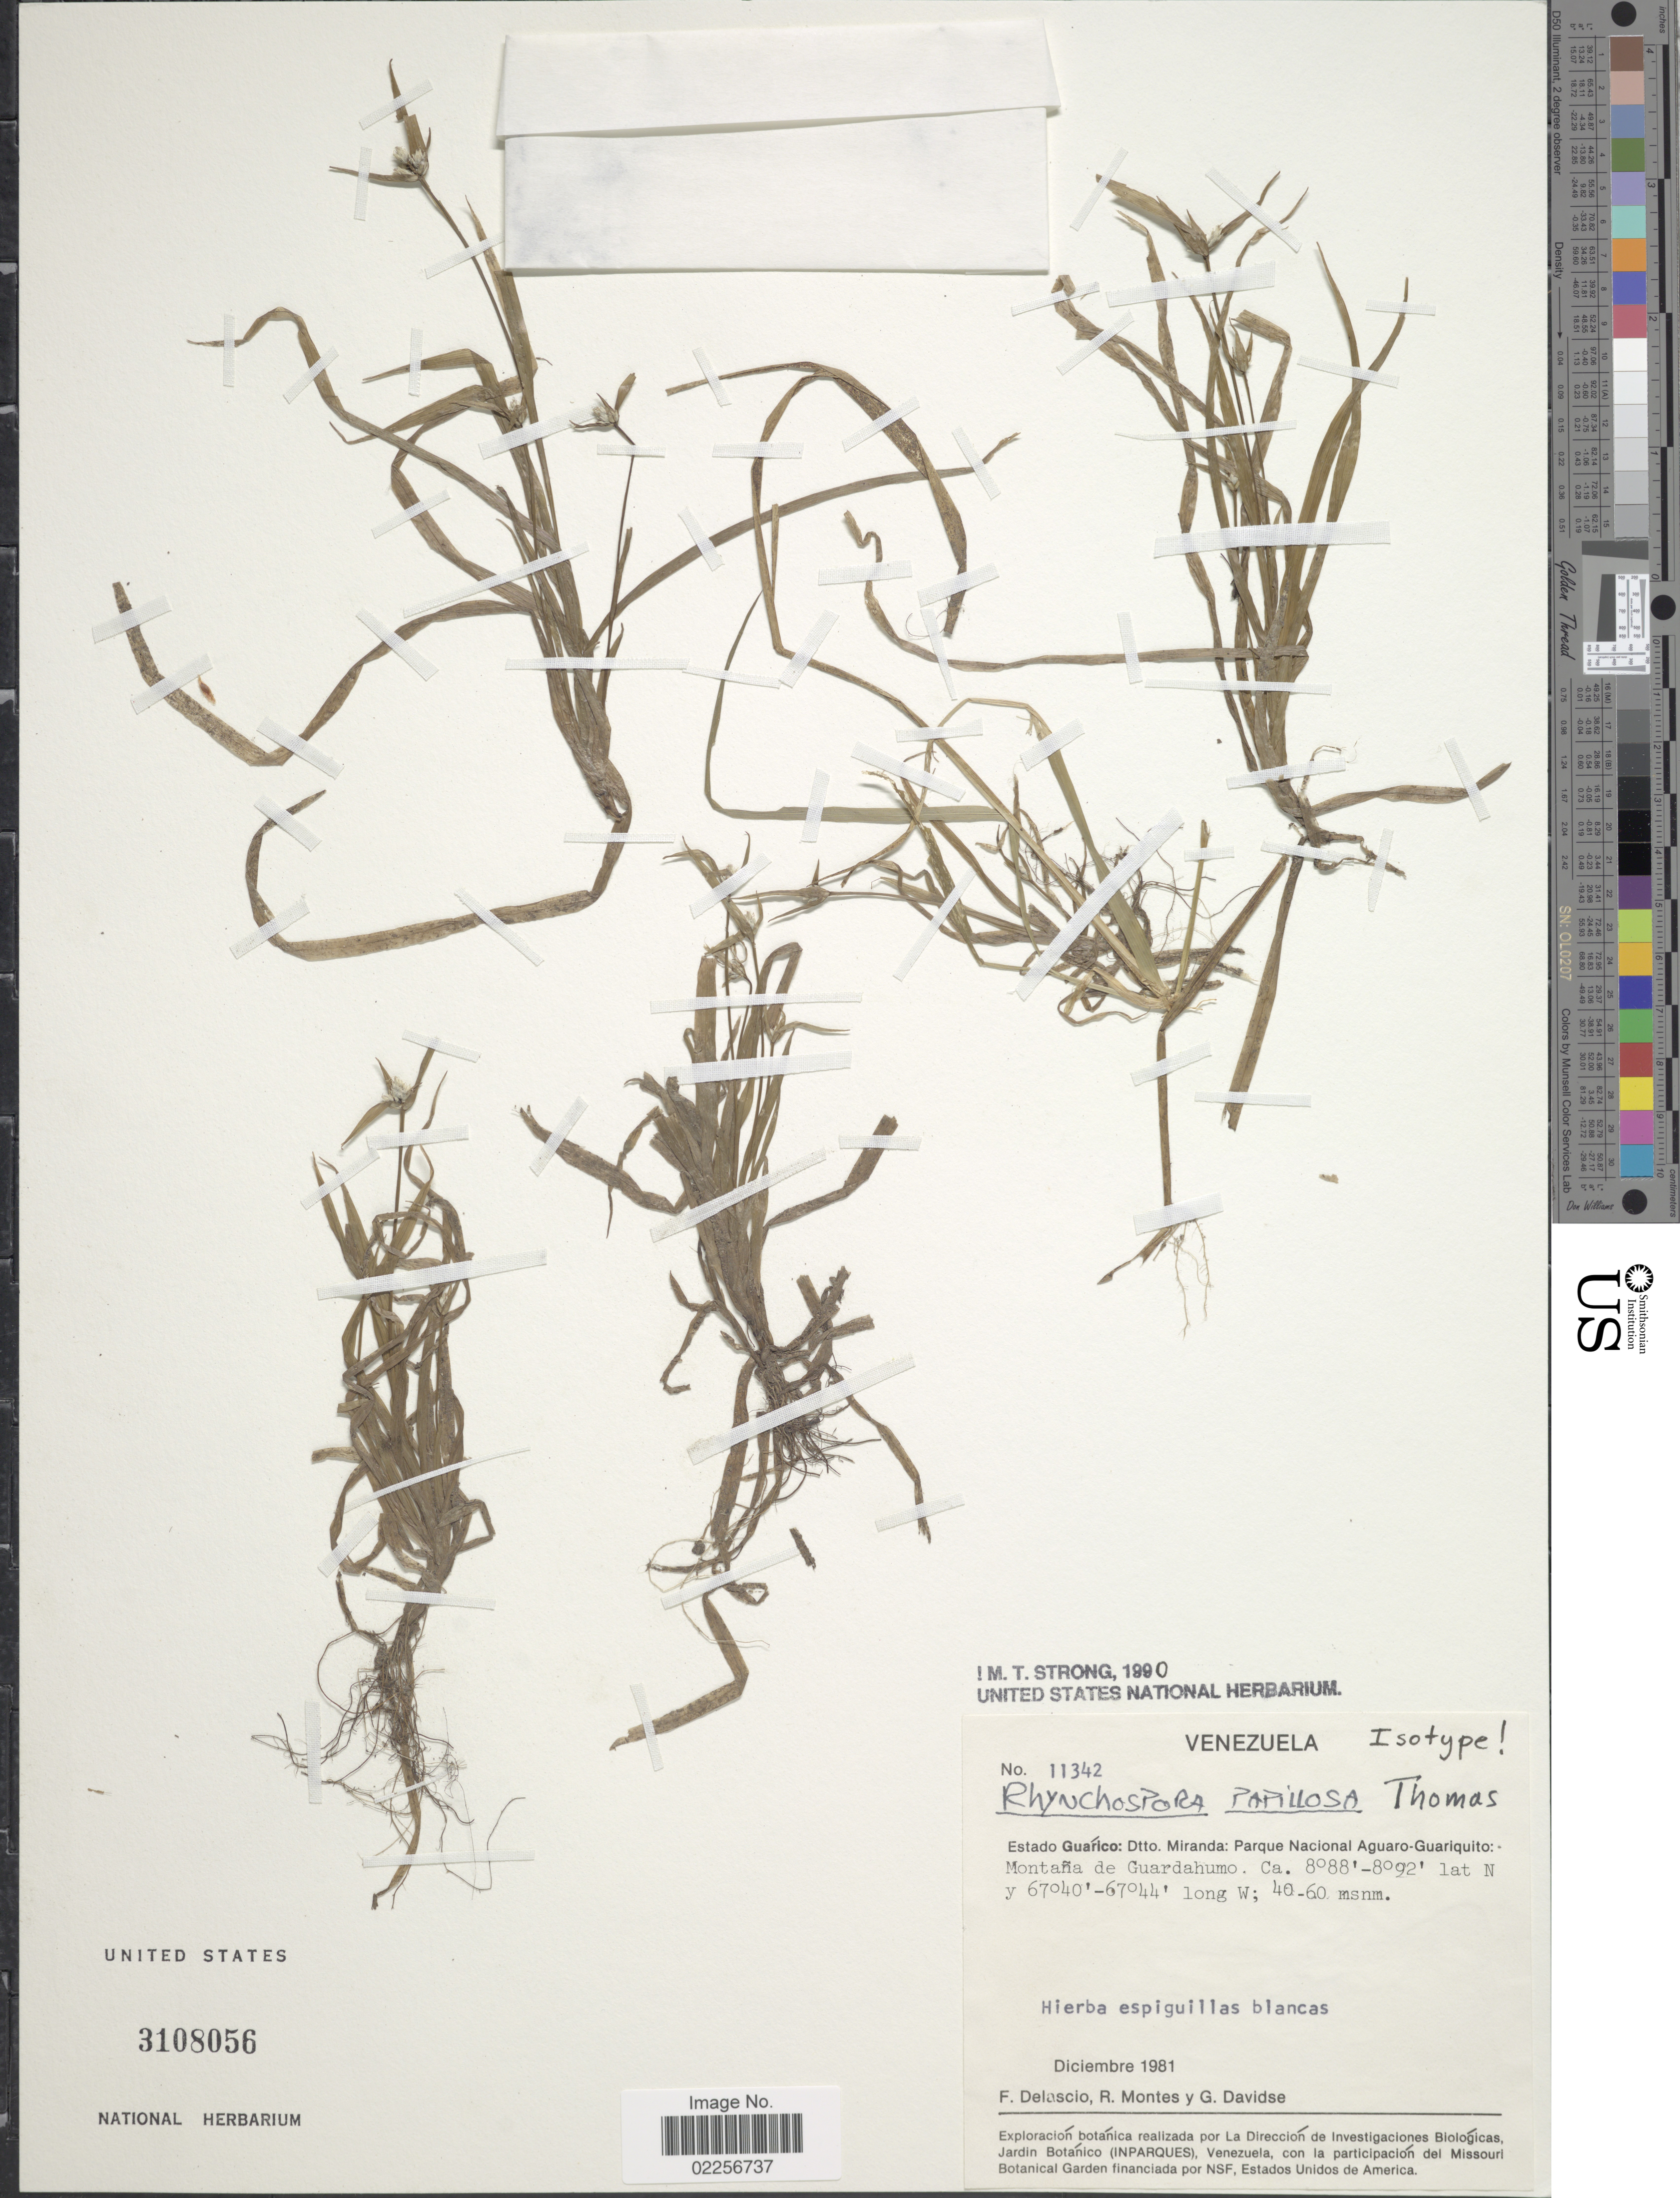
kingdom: Plantae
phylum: Tracheophyta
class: Liliopsida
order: Poales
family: Cyperaceae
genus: Rhynchospora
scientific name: Rhynchospora papillosa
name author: W.W. Thomas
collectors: F. Delascio C., R. Montes & G. Davidse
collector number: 11342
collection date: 1981-12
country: Venezuela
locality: Estado Guarico, Dtto. Miranda, Parque Nacional Aguaro-Guariquito, Montana de Guardahumo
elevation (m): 40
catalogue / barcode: US 3108056